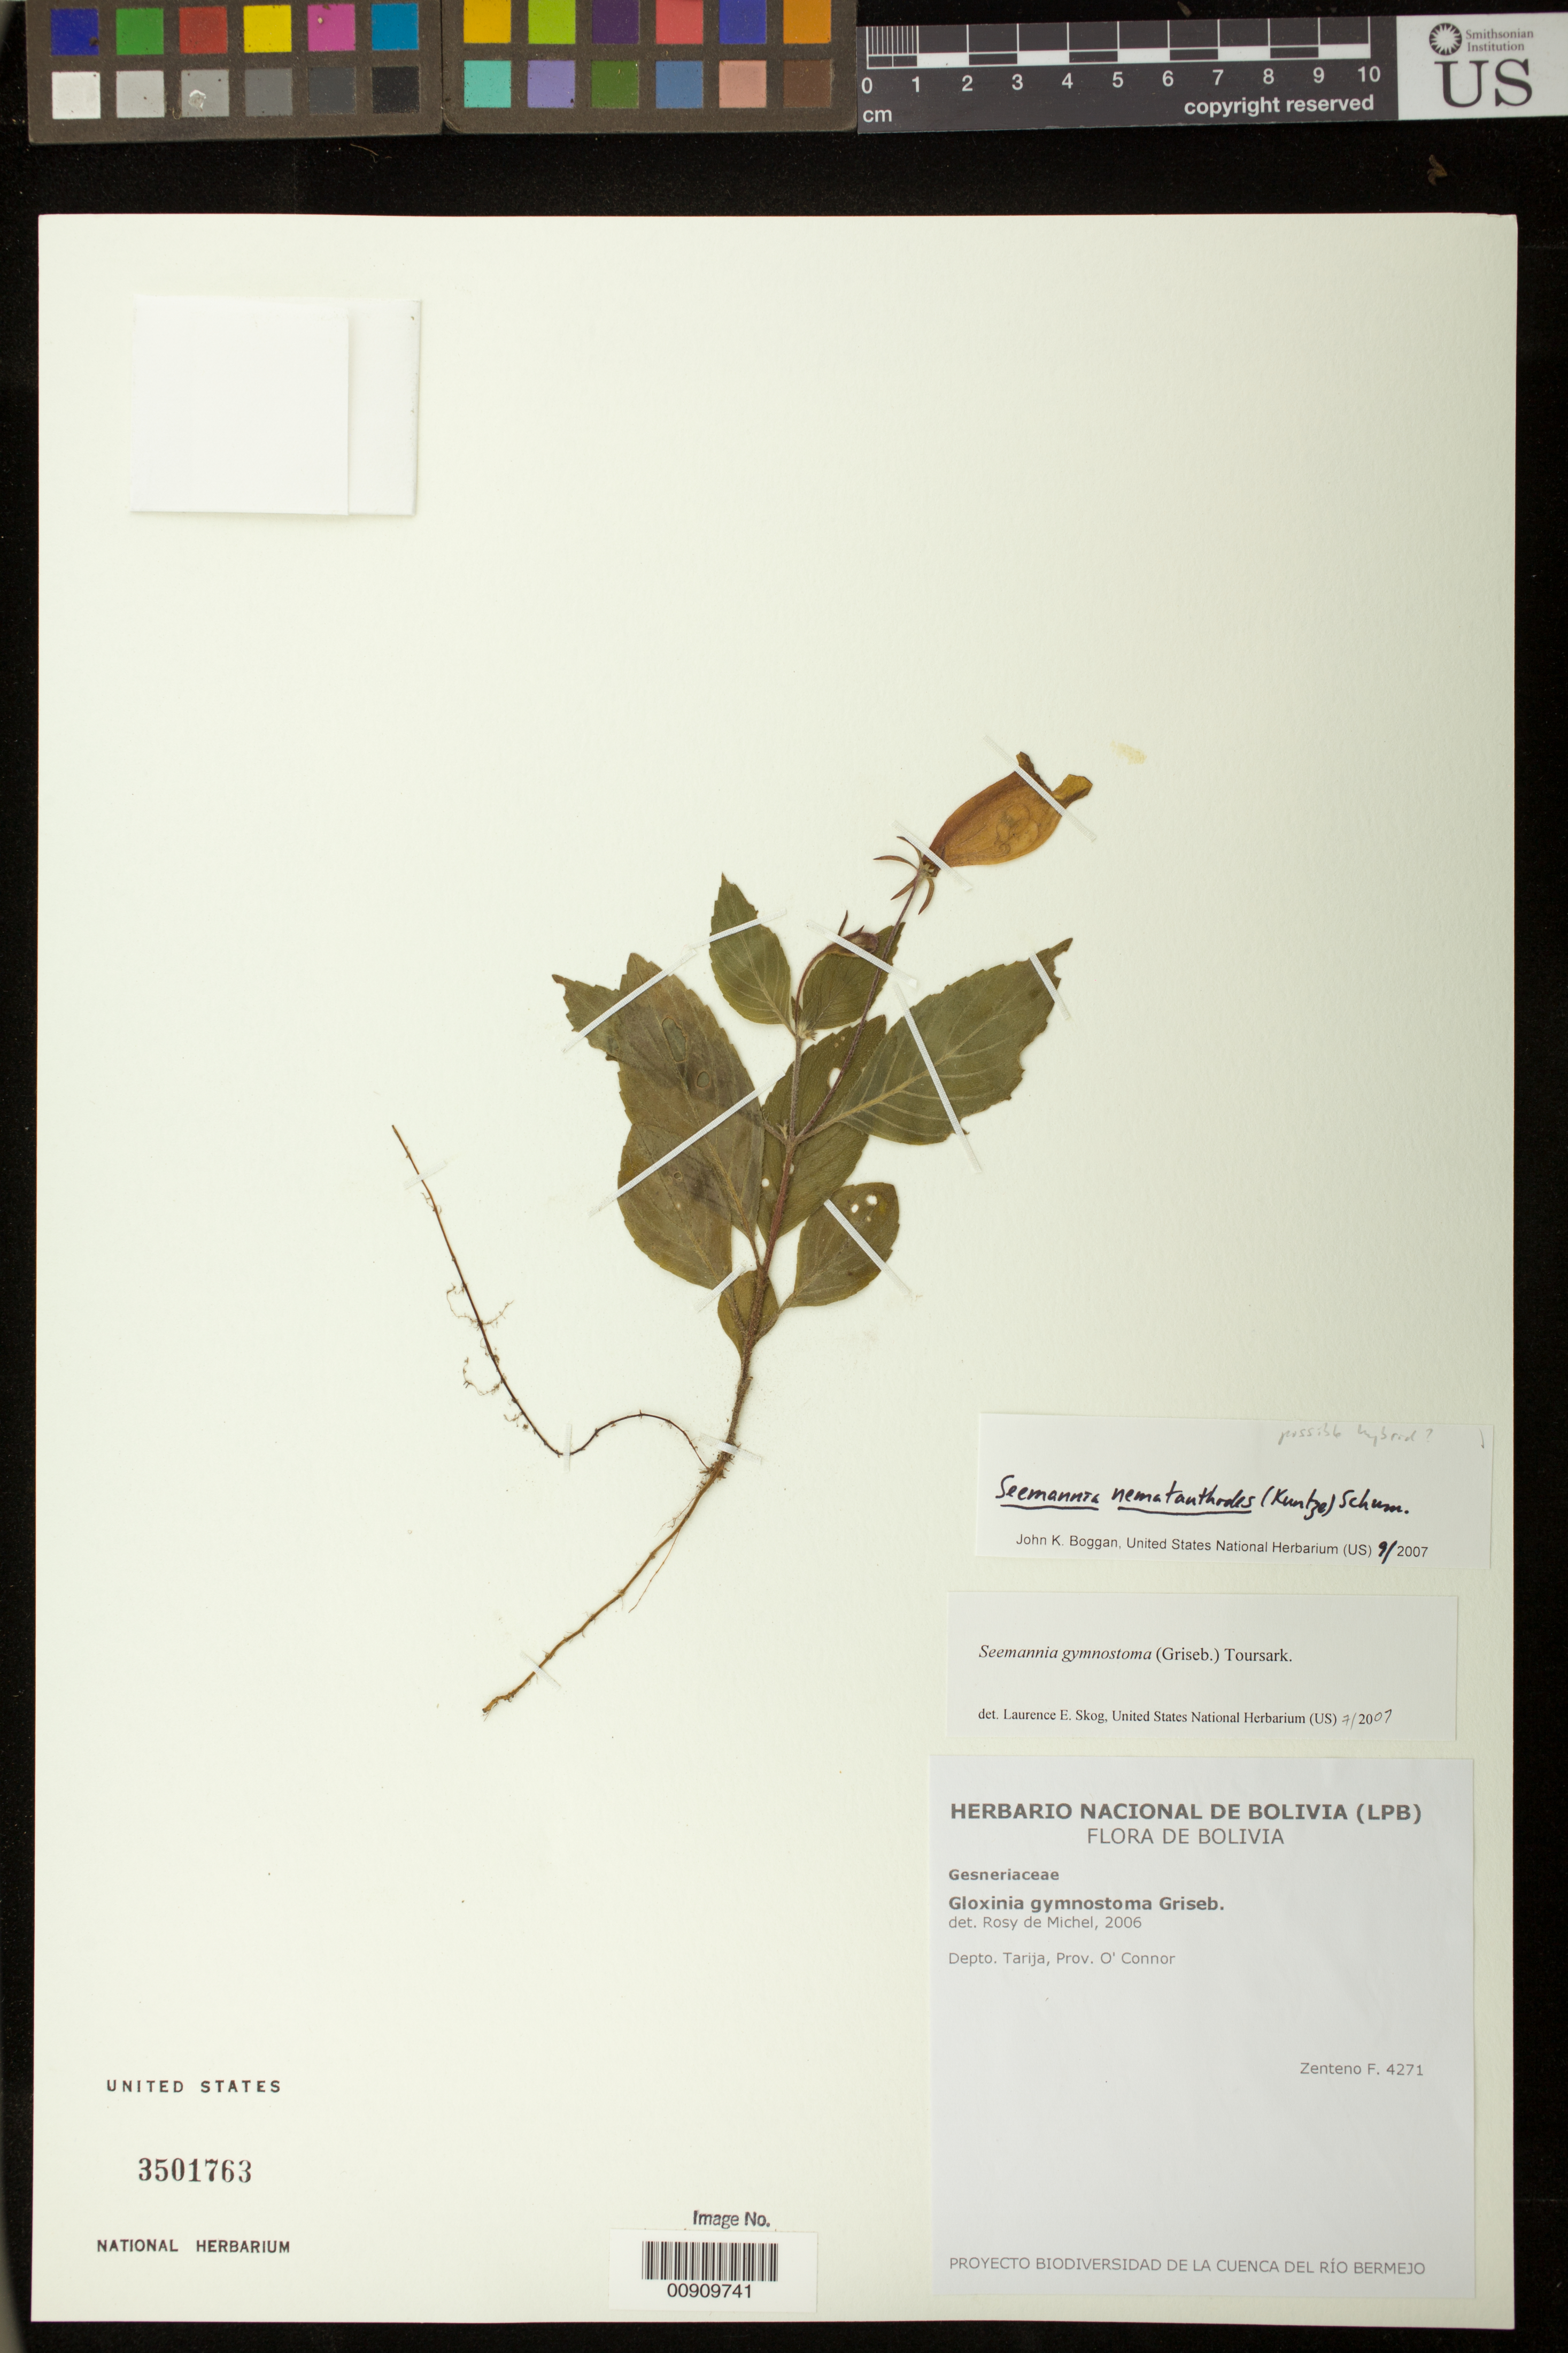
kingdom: Plantae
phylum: Tracheophyta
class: Magnoliopsida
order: Lamiales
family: Gesneriaceae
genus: Seemannia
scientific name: Seemannia nematanthodes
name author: (Kuntze) K. Schum.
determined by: Boggan, J. K., (US), NMNH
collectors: F. Zenteno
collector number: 4271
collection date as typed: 2006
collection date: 2006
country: Bolivia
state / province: Tarija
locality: Depto. Tarija, Prov. O'Connor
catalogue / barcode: US 3501763